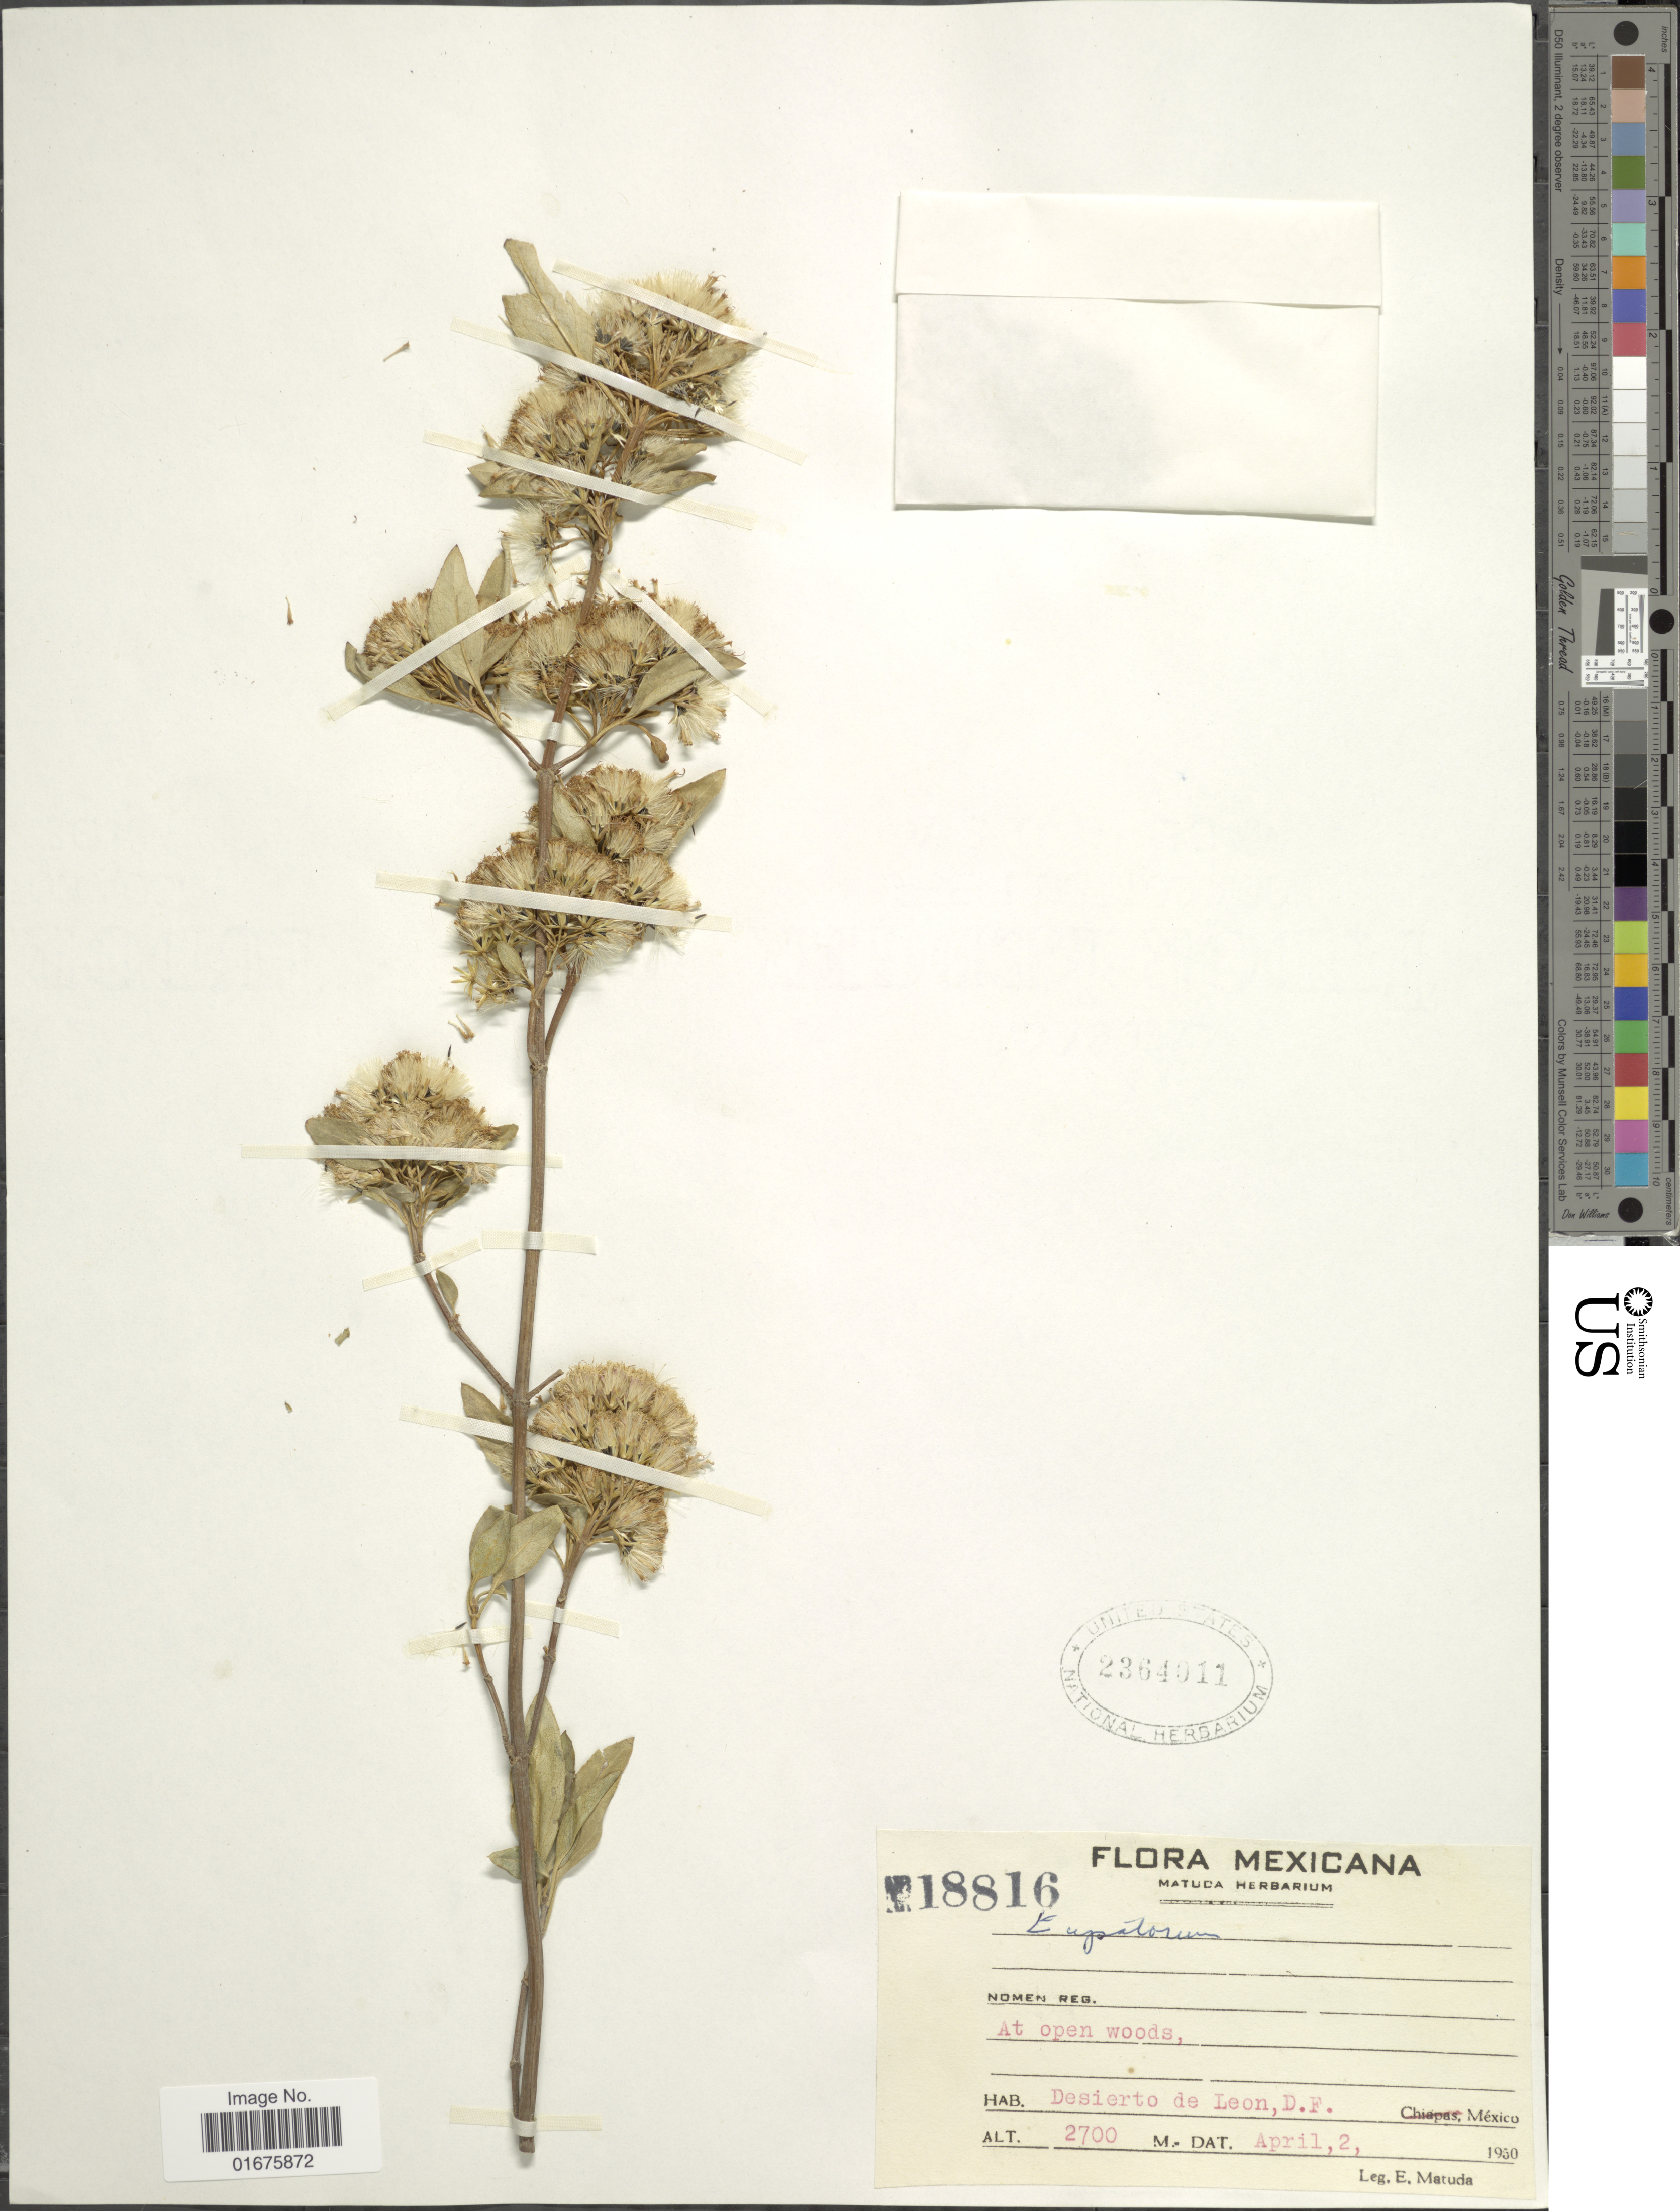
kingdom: Plantae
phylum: Tracheophyta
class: Magnoliopsida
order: Asterales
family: Asteraceae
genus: Ageratina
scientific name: Ageratina glabrata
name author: (Kunth) R.M. King & H. Rob.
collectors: E. Matuda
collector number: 18816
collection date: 1950-04-02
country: Mexico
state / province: Distrito Federal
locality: Desierto de Leon, D.F.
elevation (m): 2700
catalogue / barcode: US 2364011